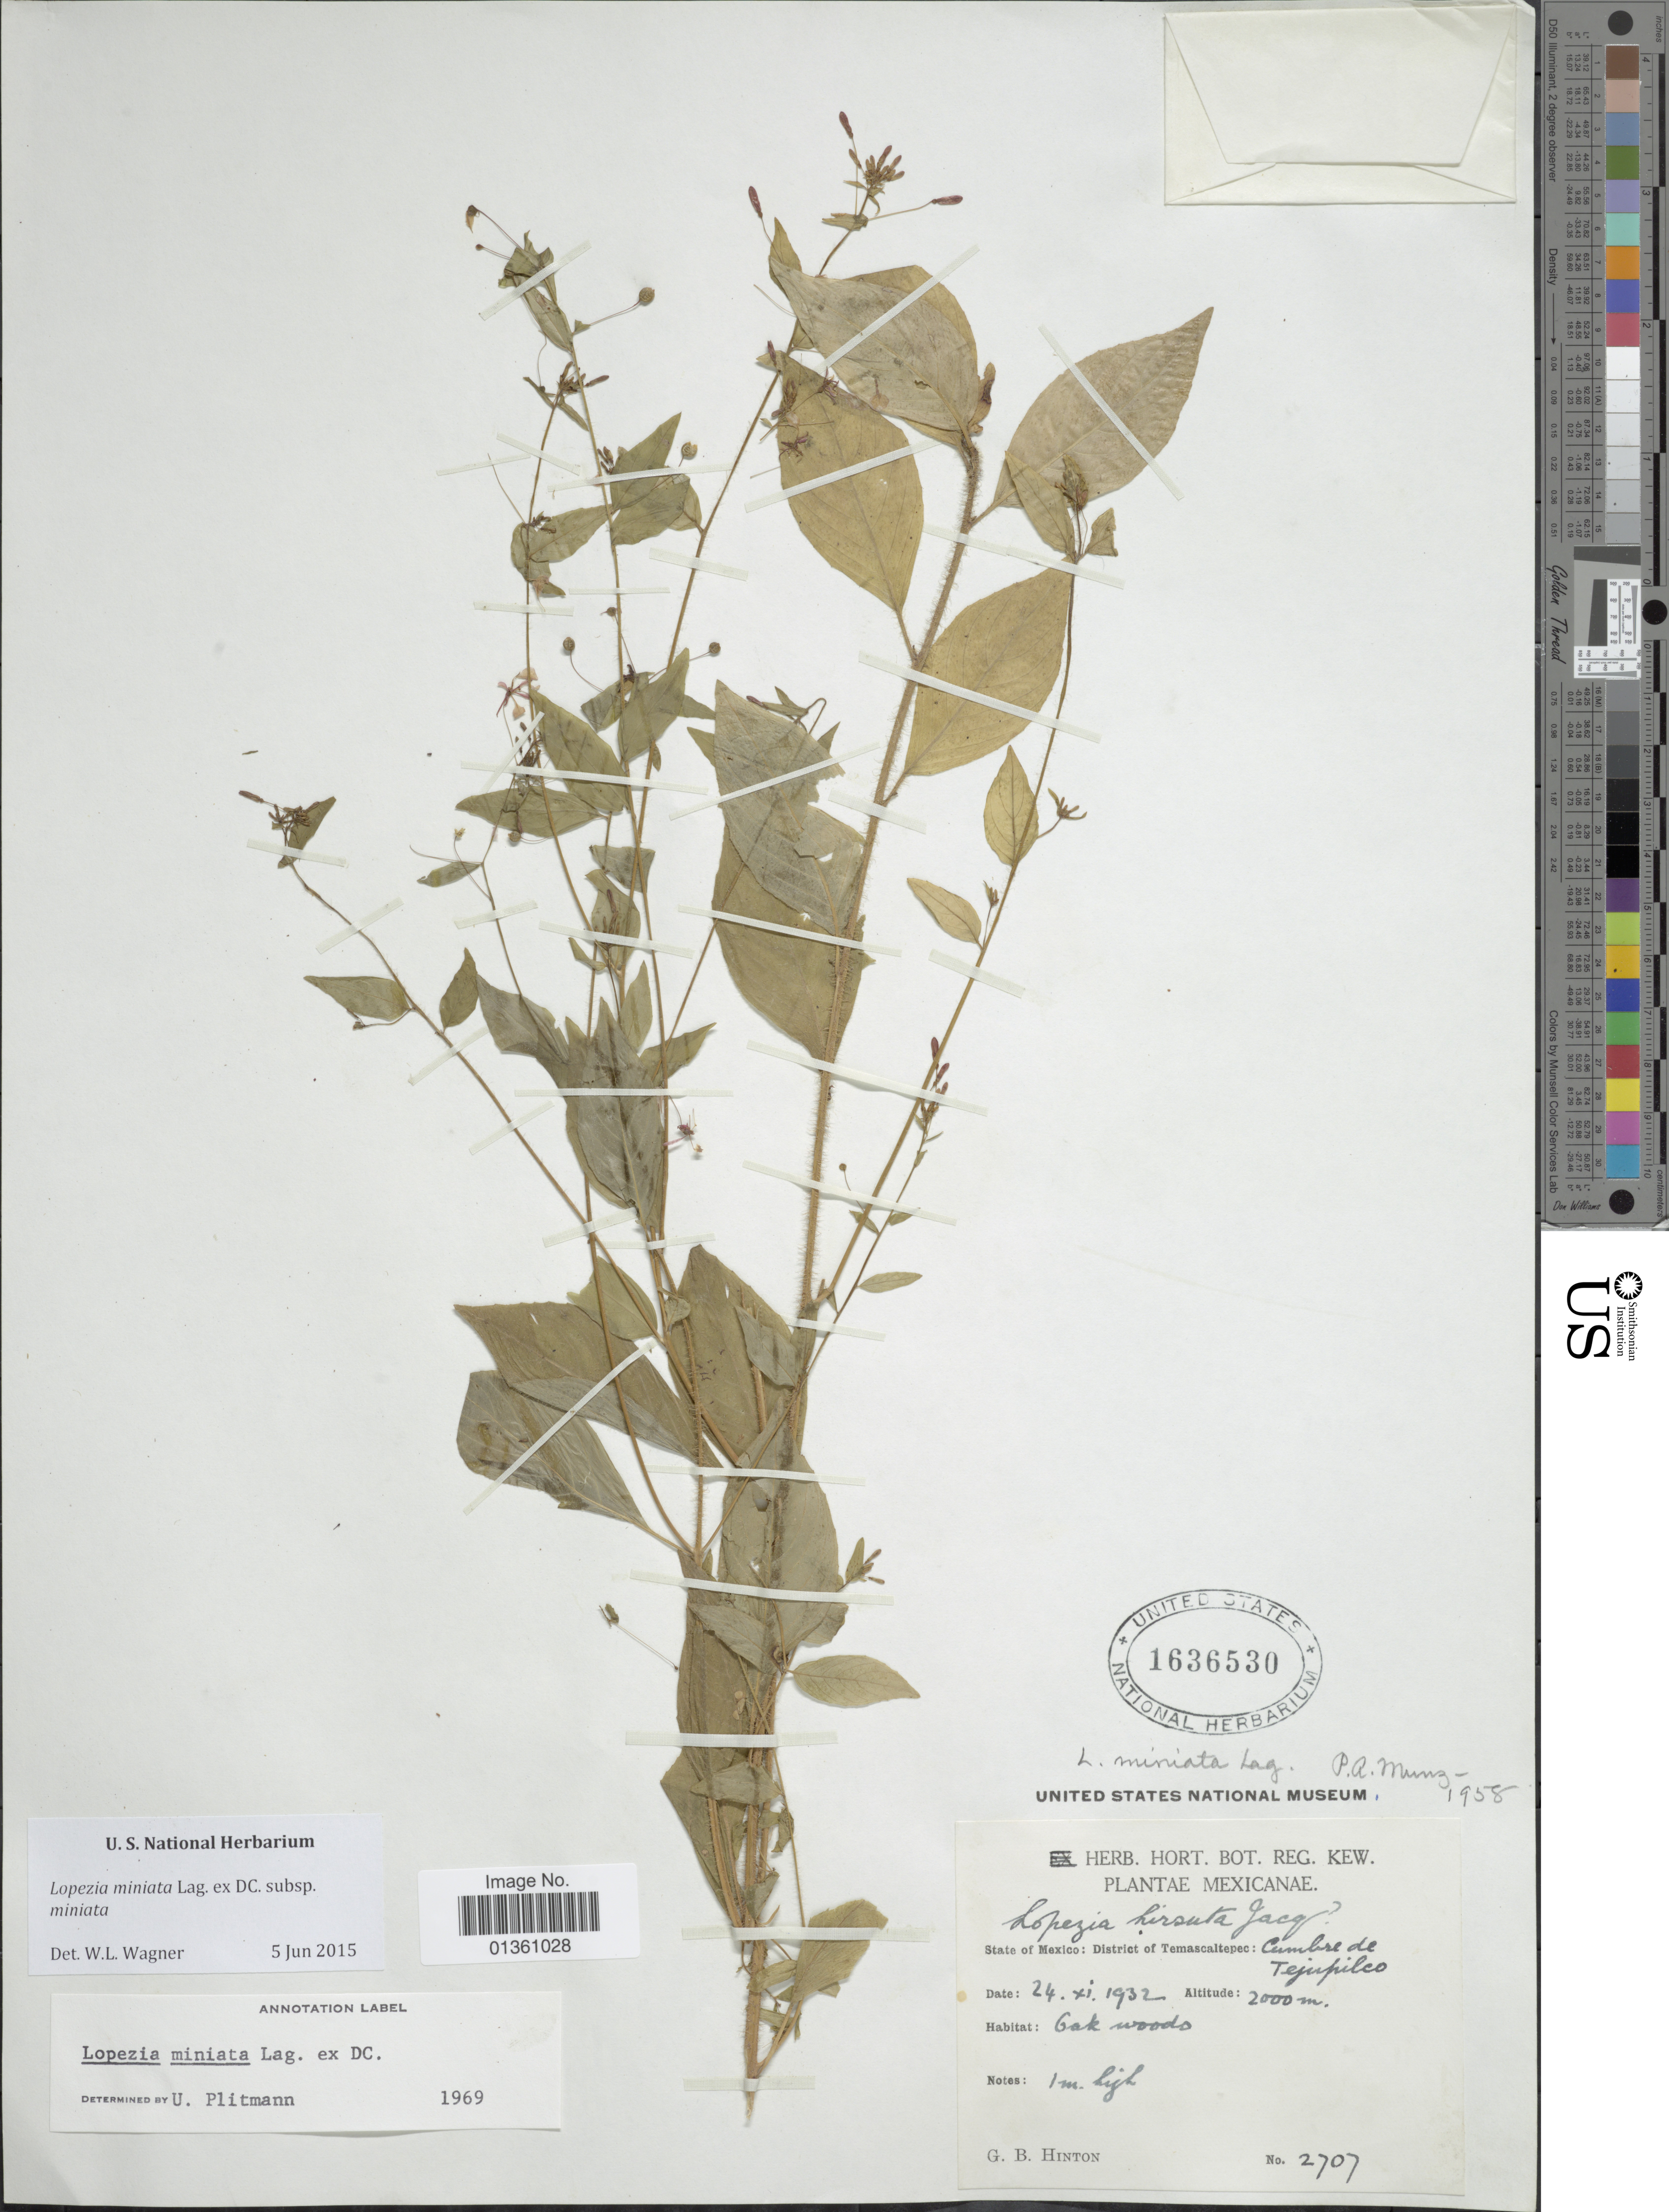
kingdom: Plantae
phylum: Tracheophyta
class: Magnoliopsida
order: Myrtales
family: Onagraceae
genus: Lopezia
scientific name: Lopezia miniata subsp. miniata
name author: Lag. ex DC.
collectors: G. B. Hinton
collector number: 2707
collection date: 1932-11-24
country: Mexico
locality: District of Temascaltepec: Cumbre de Tejupilco.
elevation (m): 2000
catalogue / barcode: US 1636530